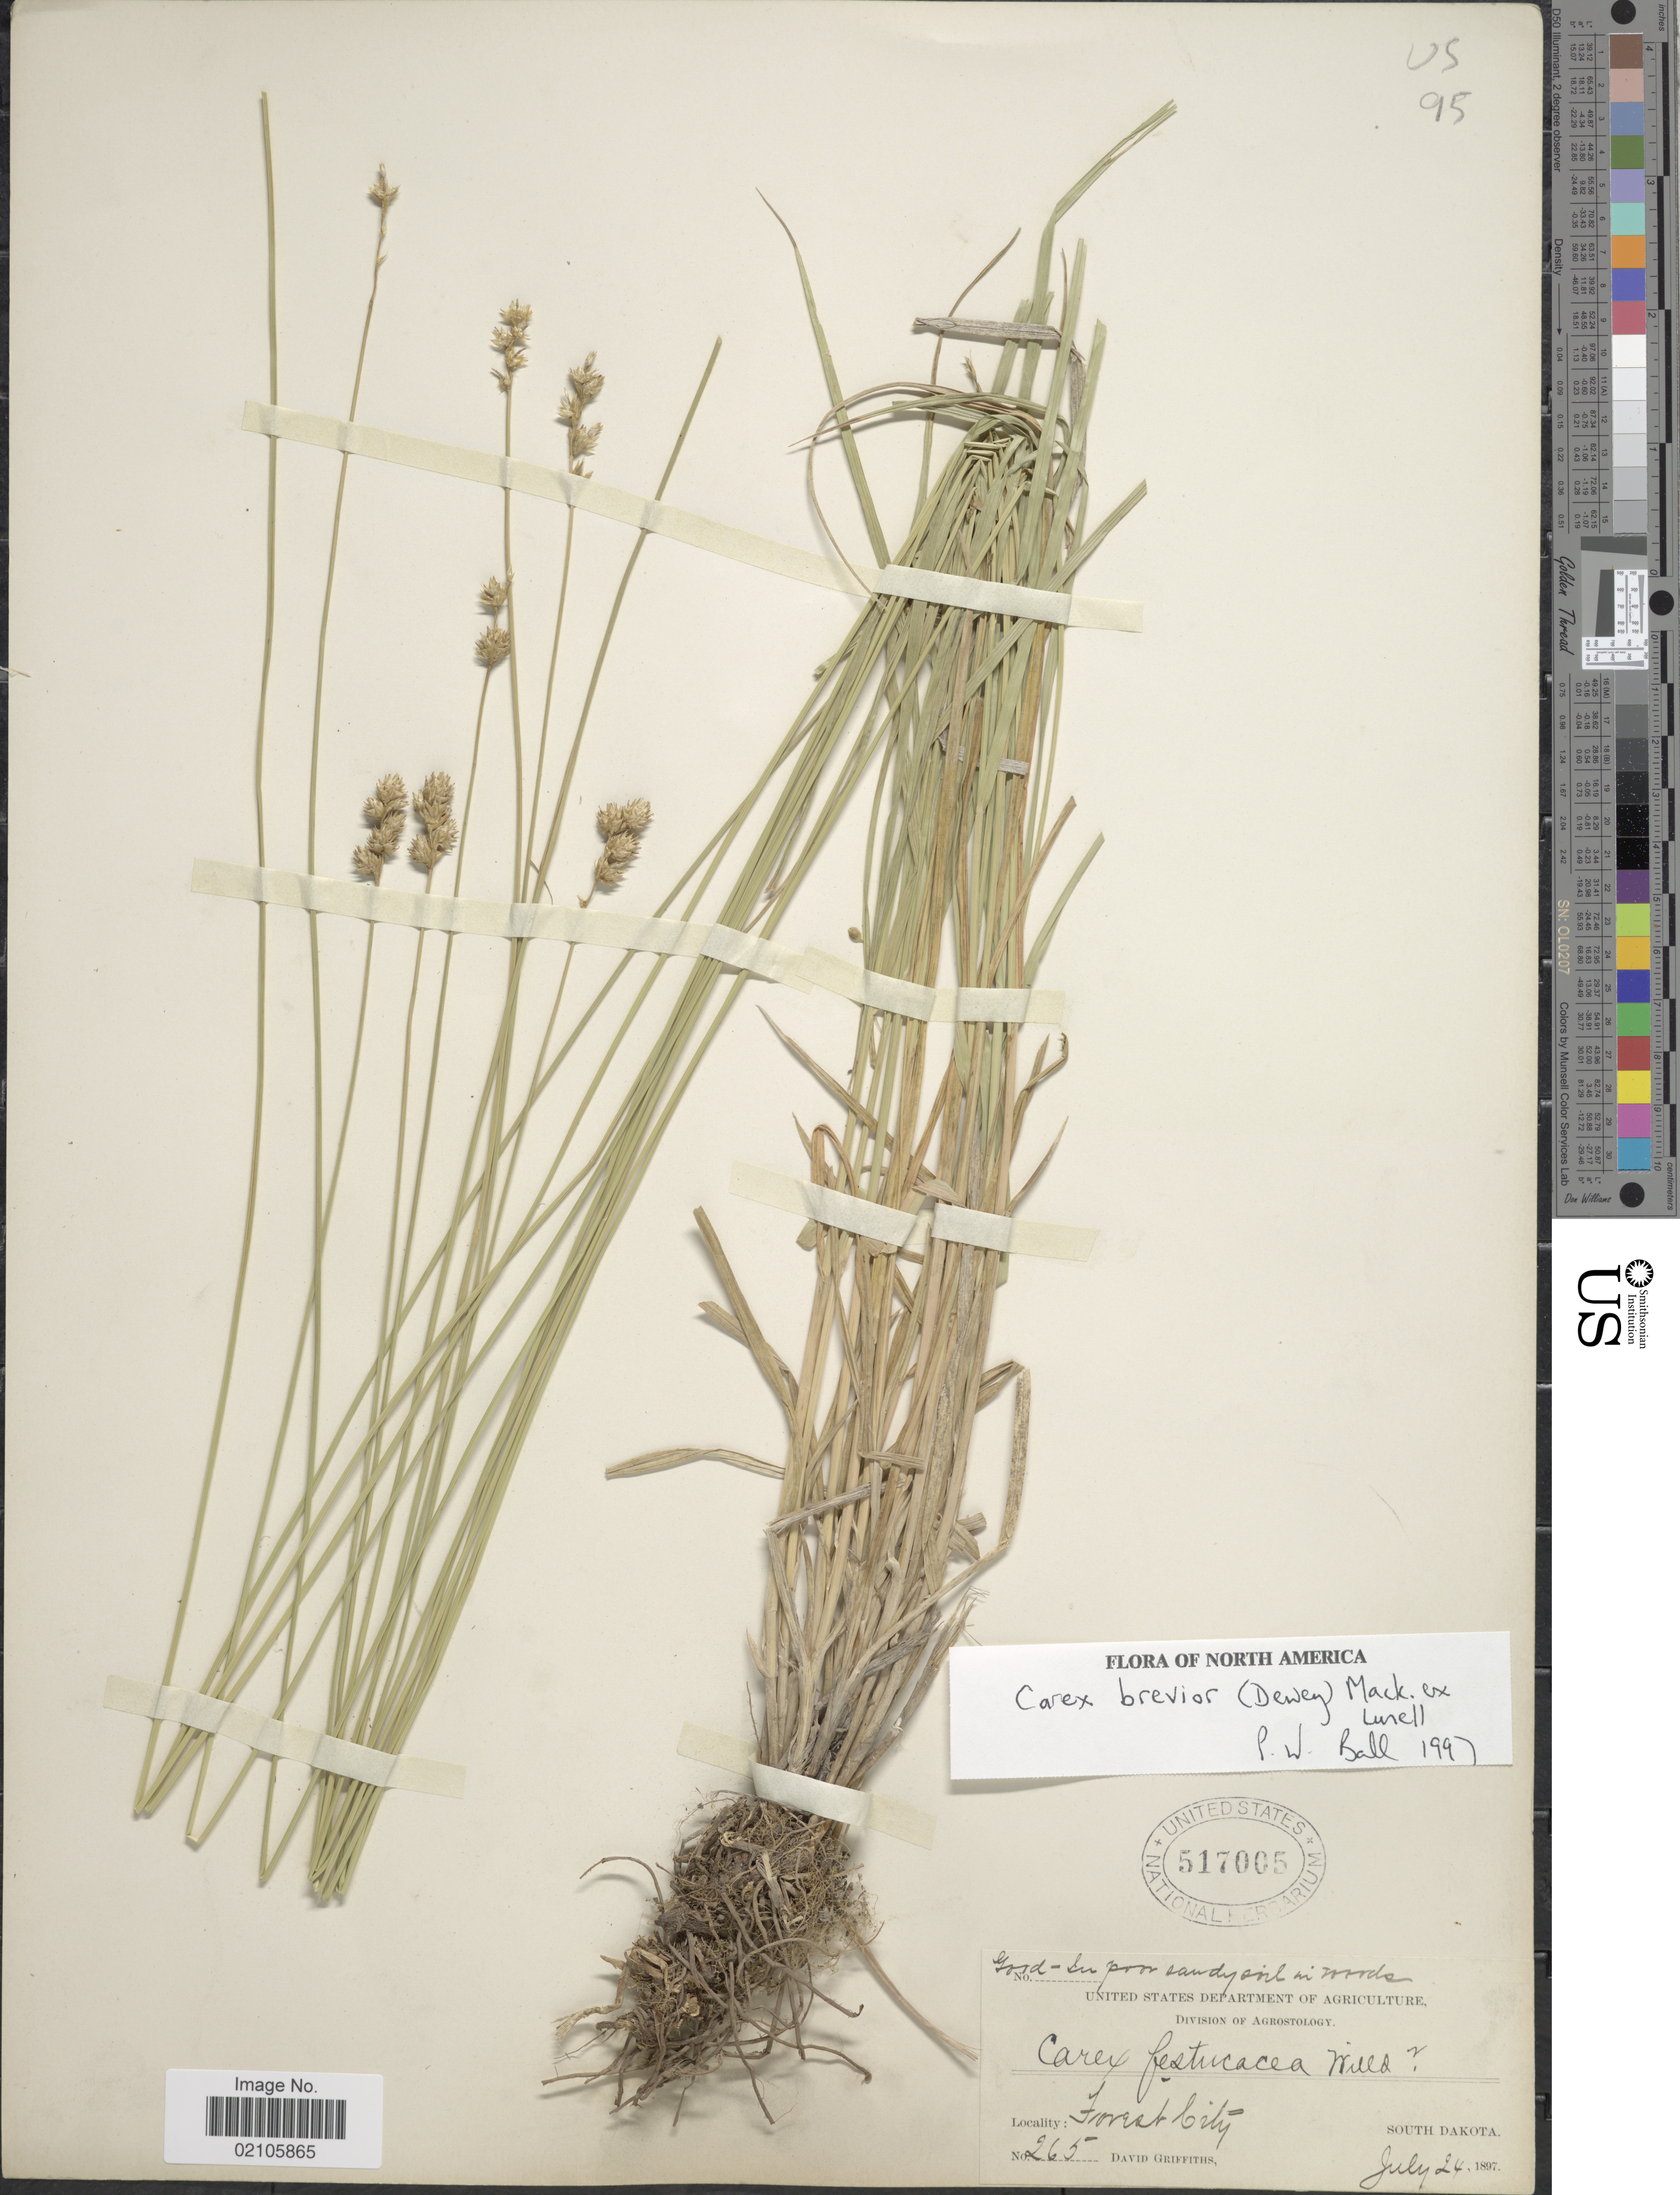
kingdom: Plantae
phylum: Tracheophyta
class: Liliopsida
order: Poales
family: Cyperaceae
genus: Carex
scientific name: Carex brevior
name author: (Dewey) Mack. ex Lunell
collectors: D. Griffiths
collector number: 265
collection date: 1897-07-24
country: United States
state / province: South Dakota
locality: Forest City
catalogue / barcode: US 517005